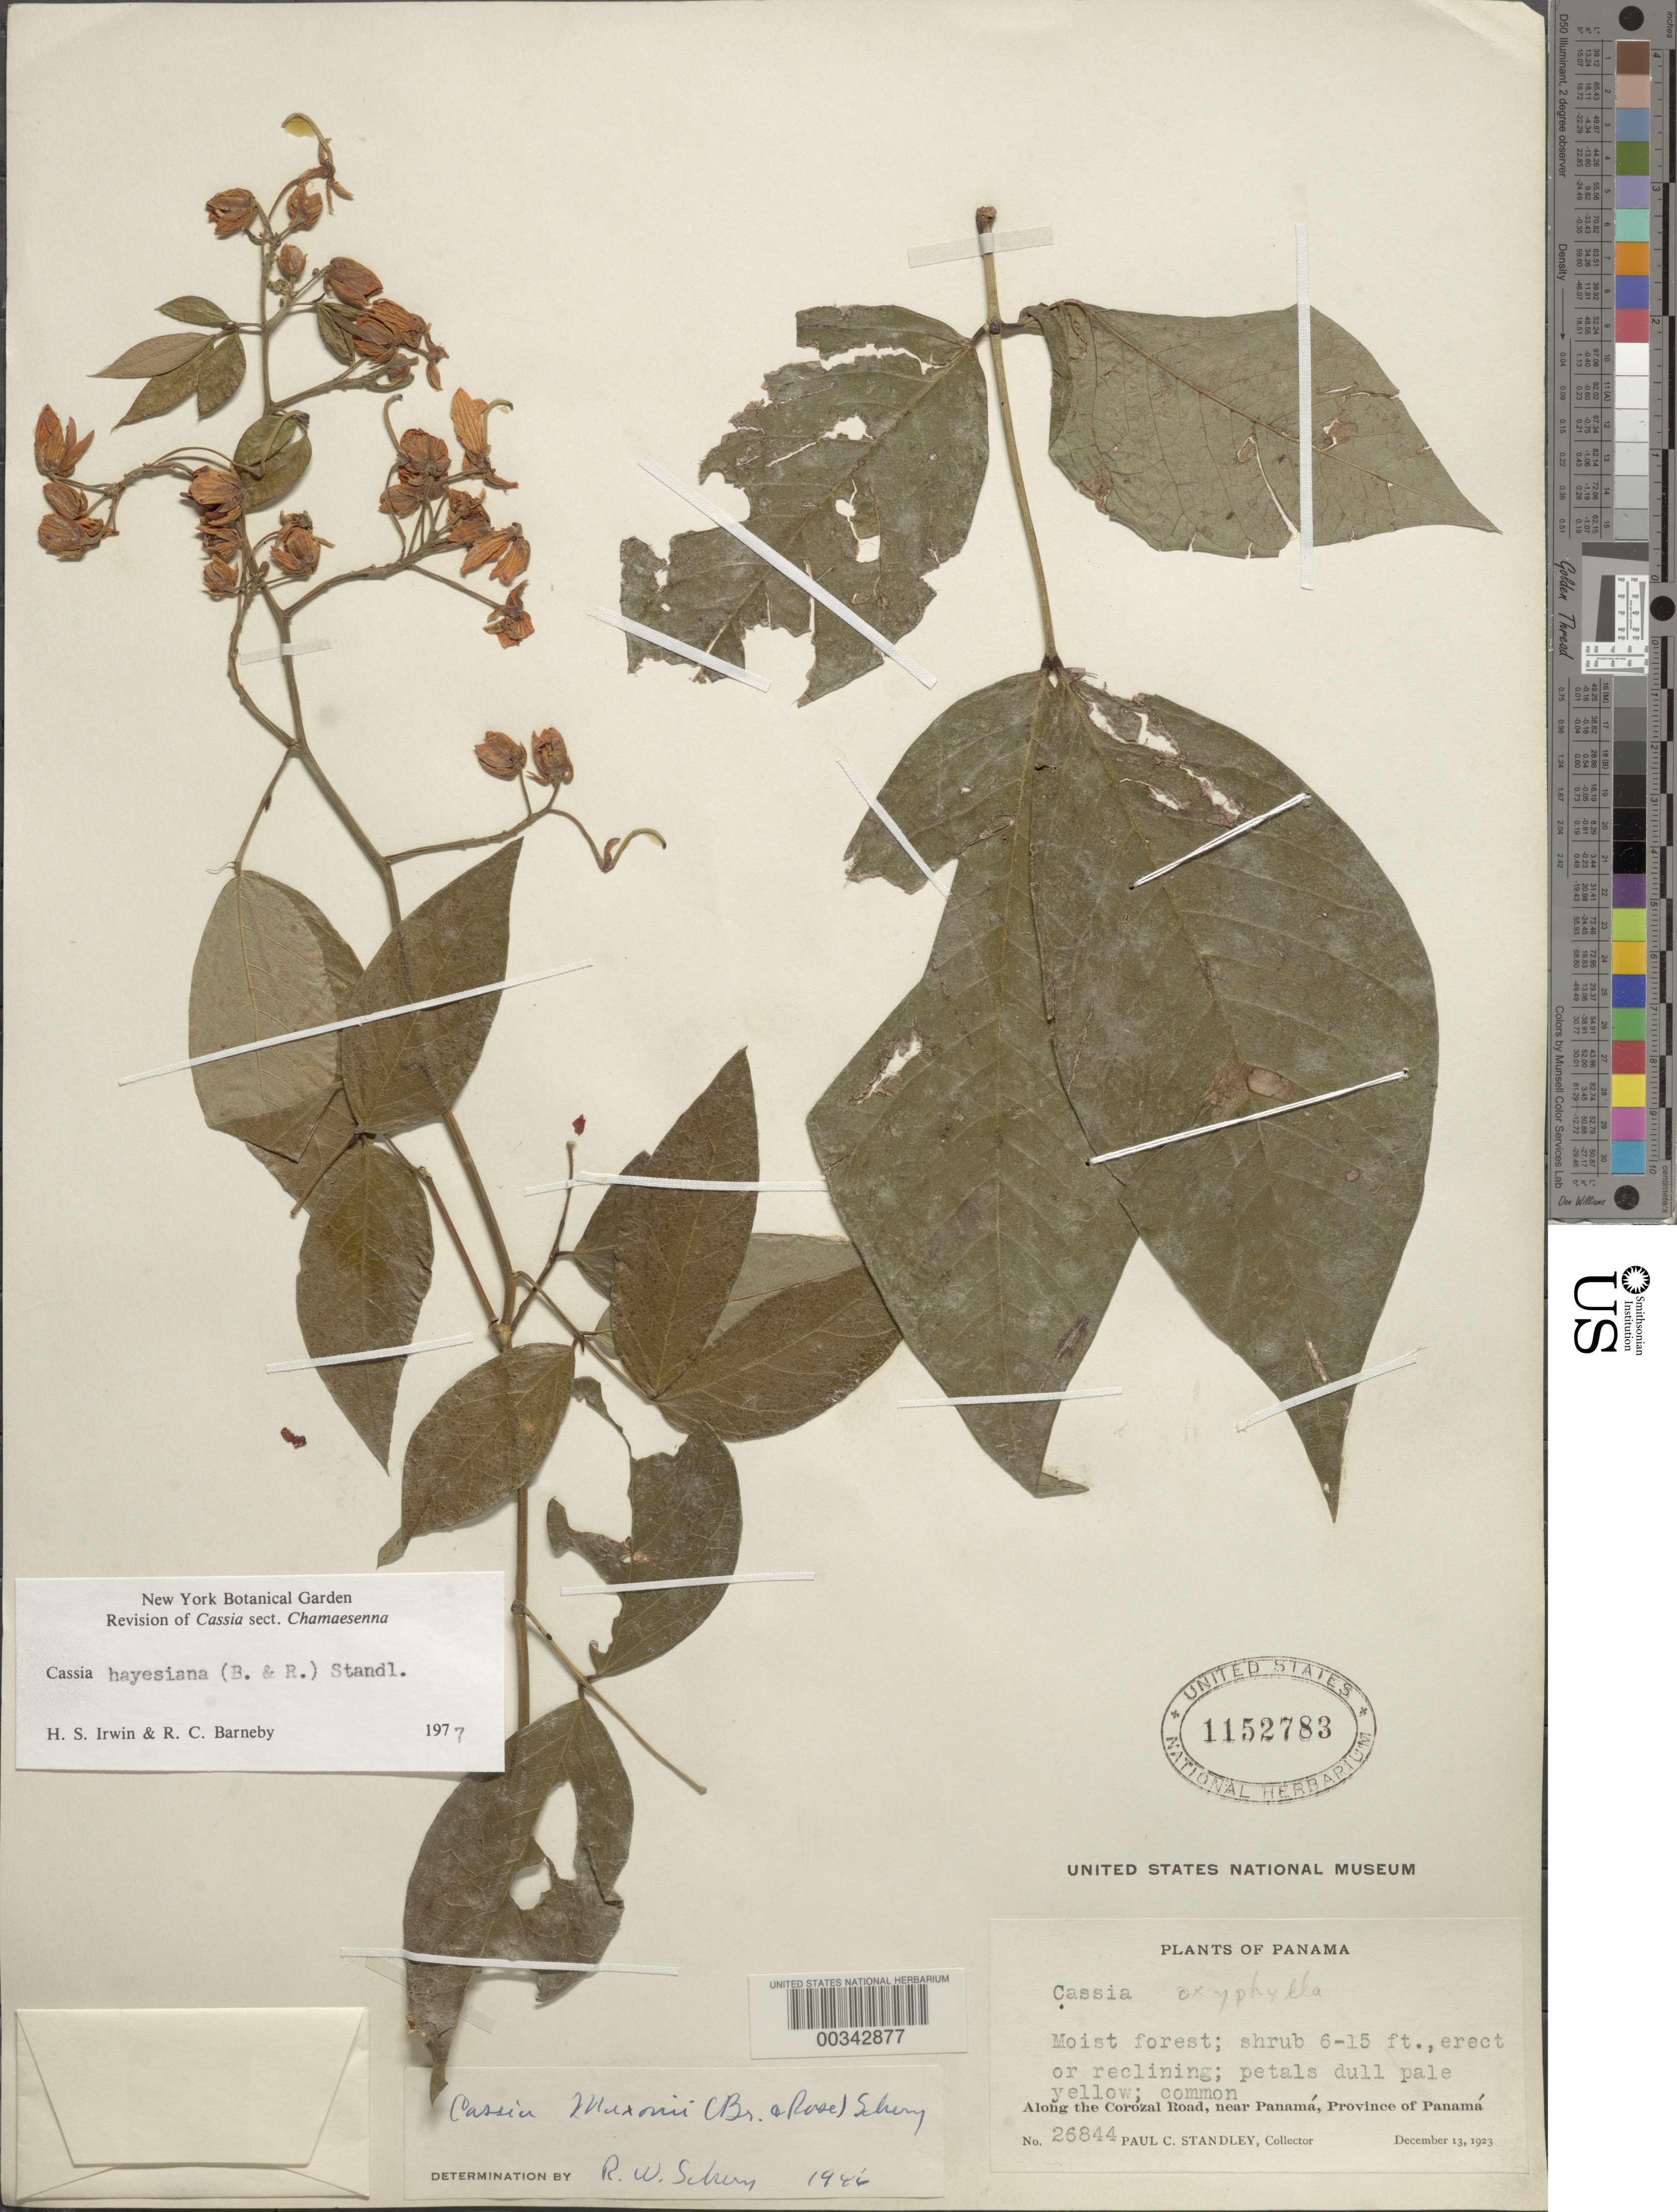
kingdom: Plantae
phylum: Tracheophyta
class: Magnoliopsida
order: Fabales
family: Fabaceae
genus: Senna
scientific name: Senna hayesiana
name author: (Britton & Rose) H.S. Irwin & Barneby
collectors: P. C. Standley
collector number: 26844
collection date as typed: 13 Dec 1923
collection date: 1923-12-13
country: Panama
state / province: Panamá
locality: Along the Corozal road, near Panama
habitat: Moist forest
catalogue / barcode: US 1152783